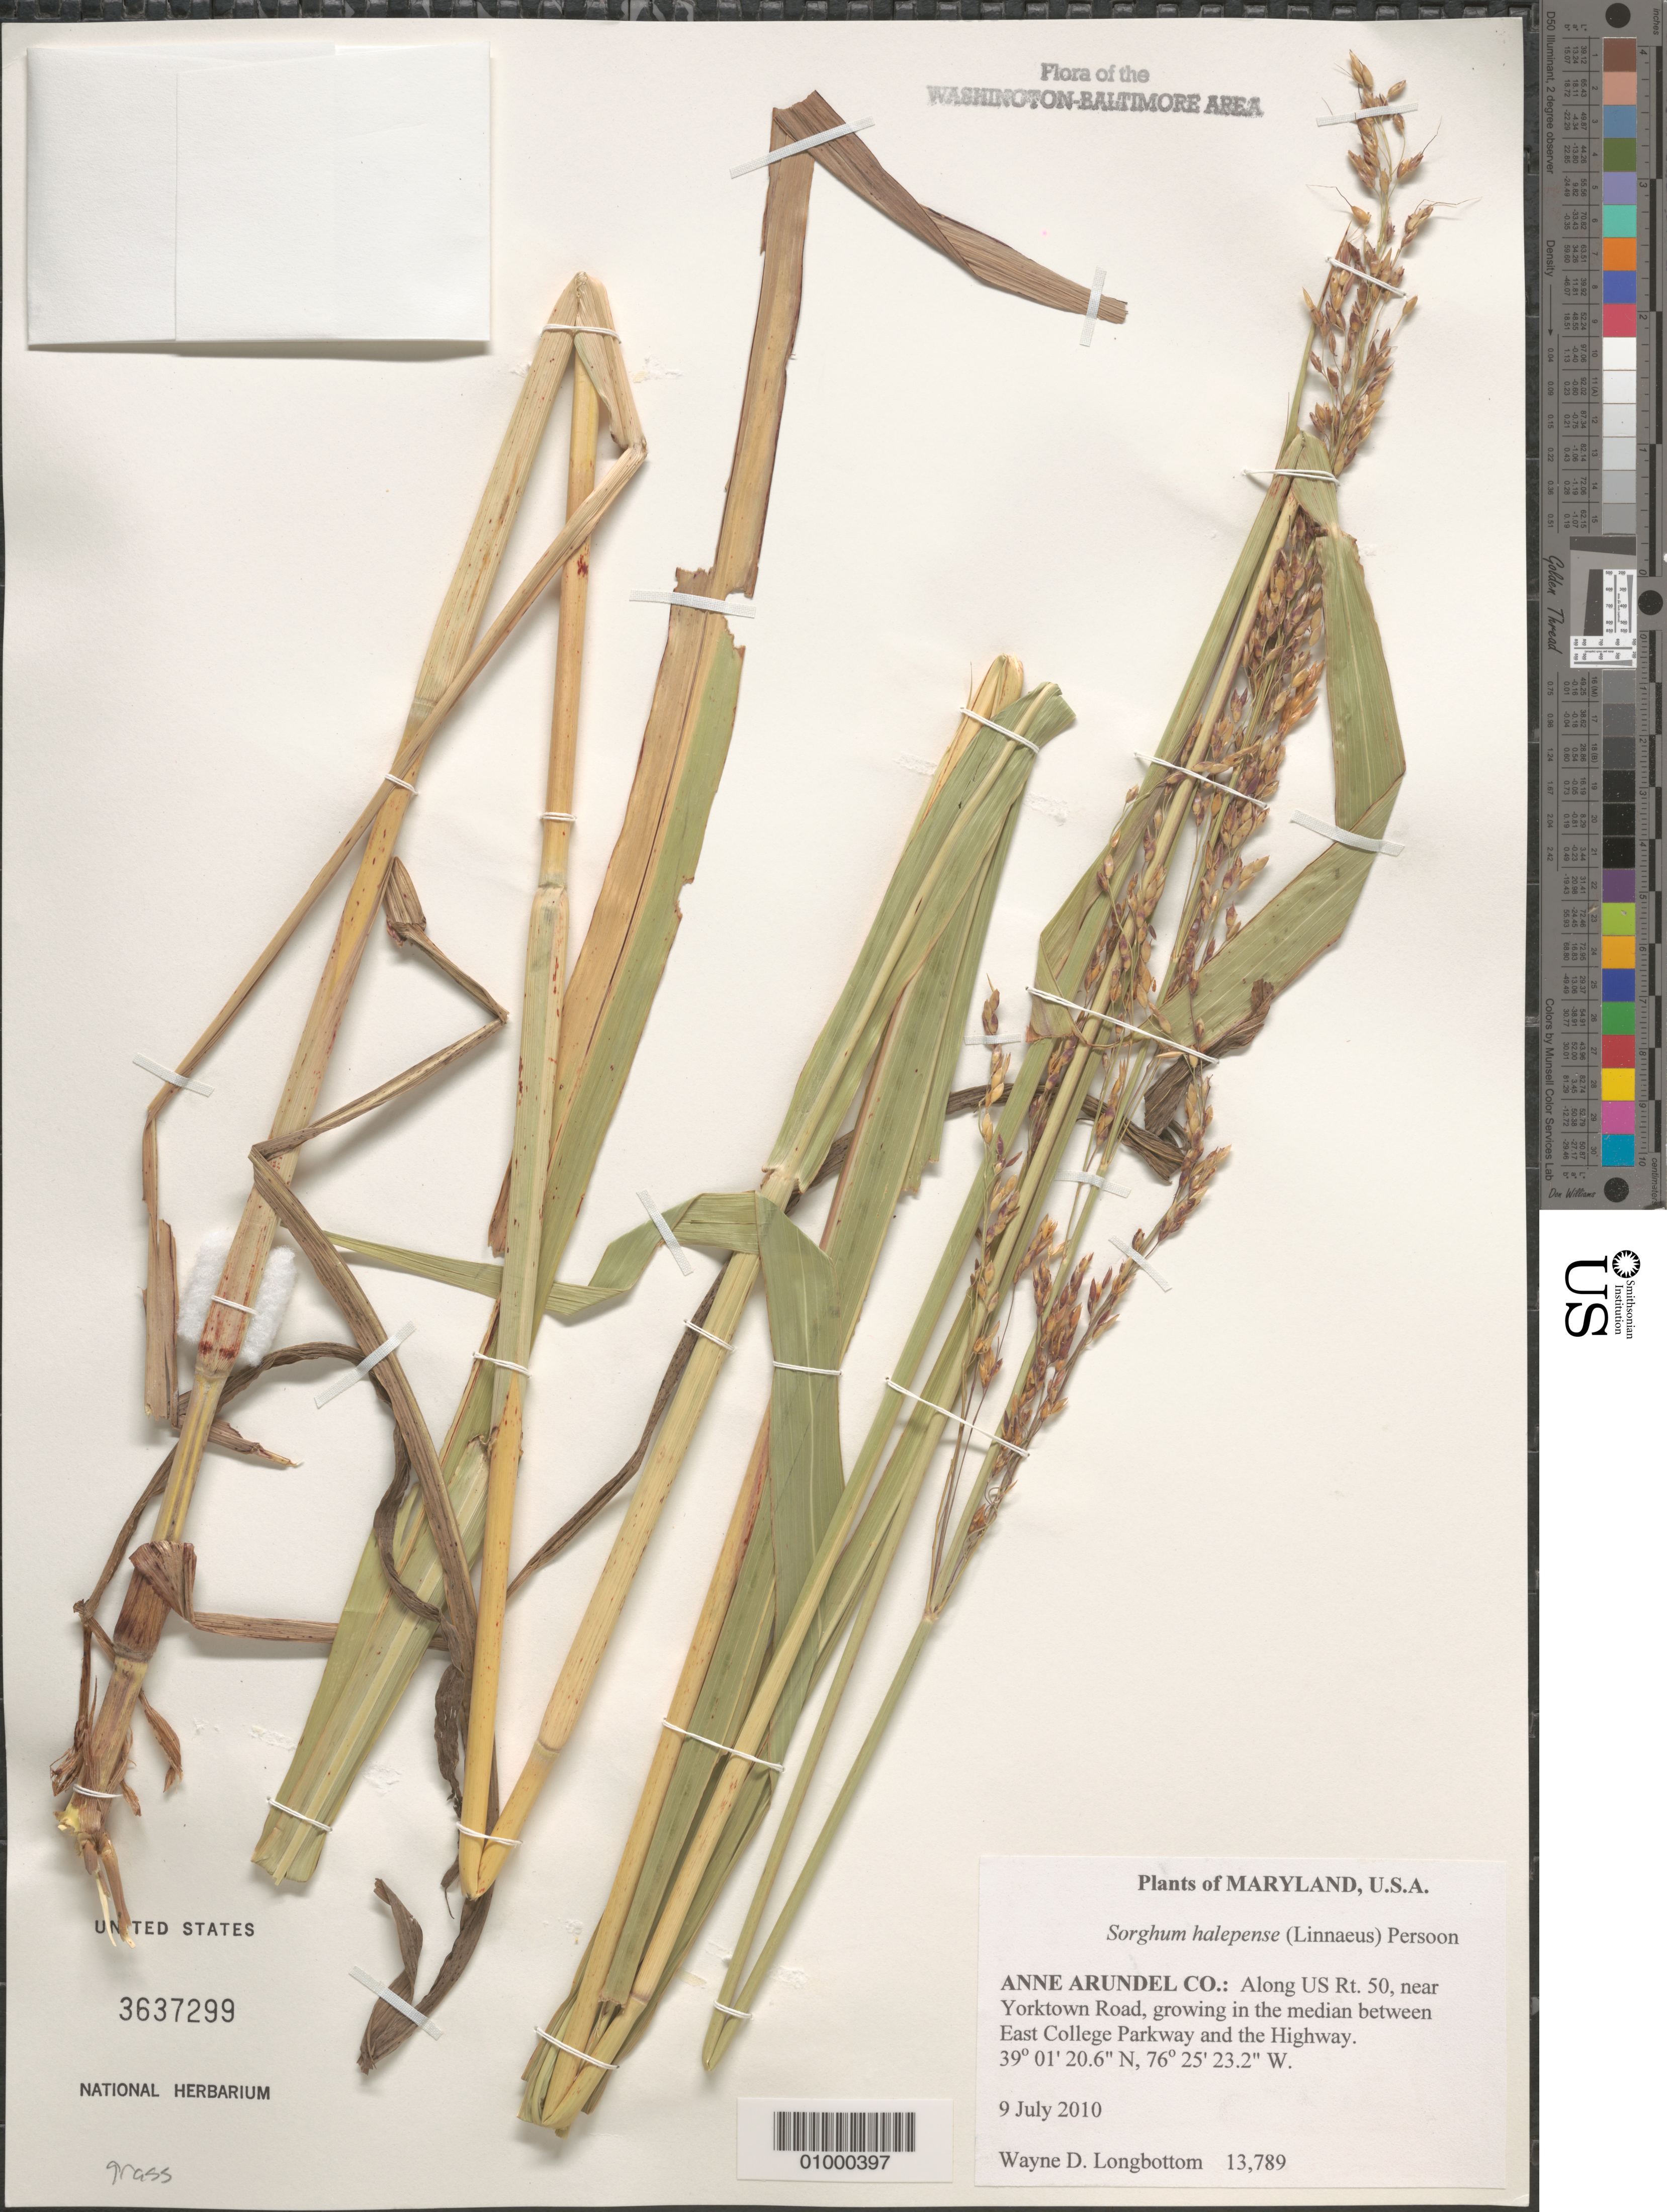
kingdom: Plantae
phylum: Tracheophyta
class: Liliopsida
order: Poales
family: Poaceae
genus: Sorghum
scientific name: Sorghum halepense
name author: (L.) Pers.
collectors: W. D. Longbottom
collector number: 13789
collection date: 2010-07-09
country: United States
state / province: Maryland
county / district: Anne Arundel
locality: Along US Rt. 50 near Yorktown Road, growing in the median between East College Parkway and the Highway.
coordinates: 39 01 20.6 N, 76 25 23.2 W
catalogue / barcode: US 3637299